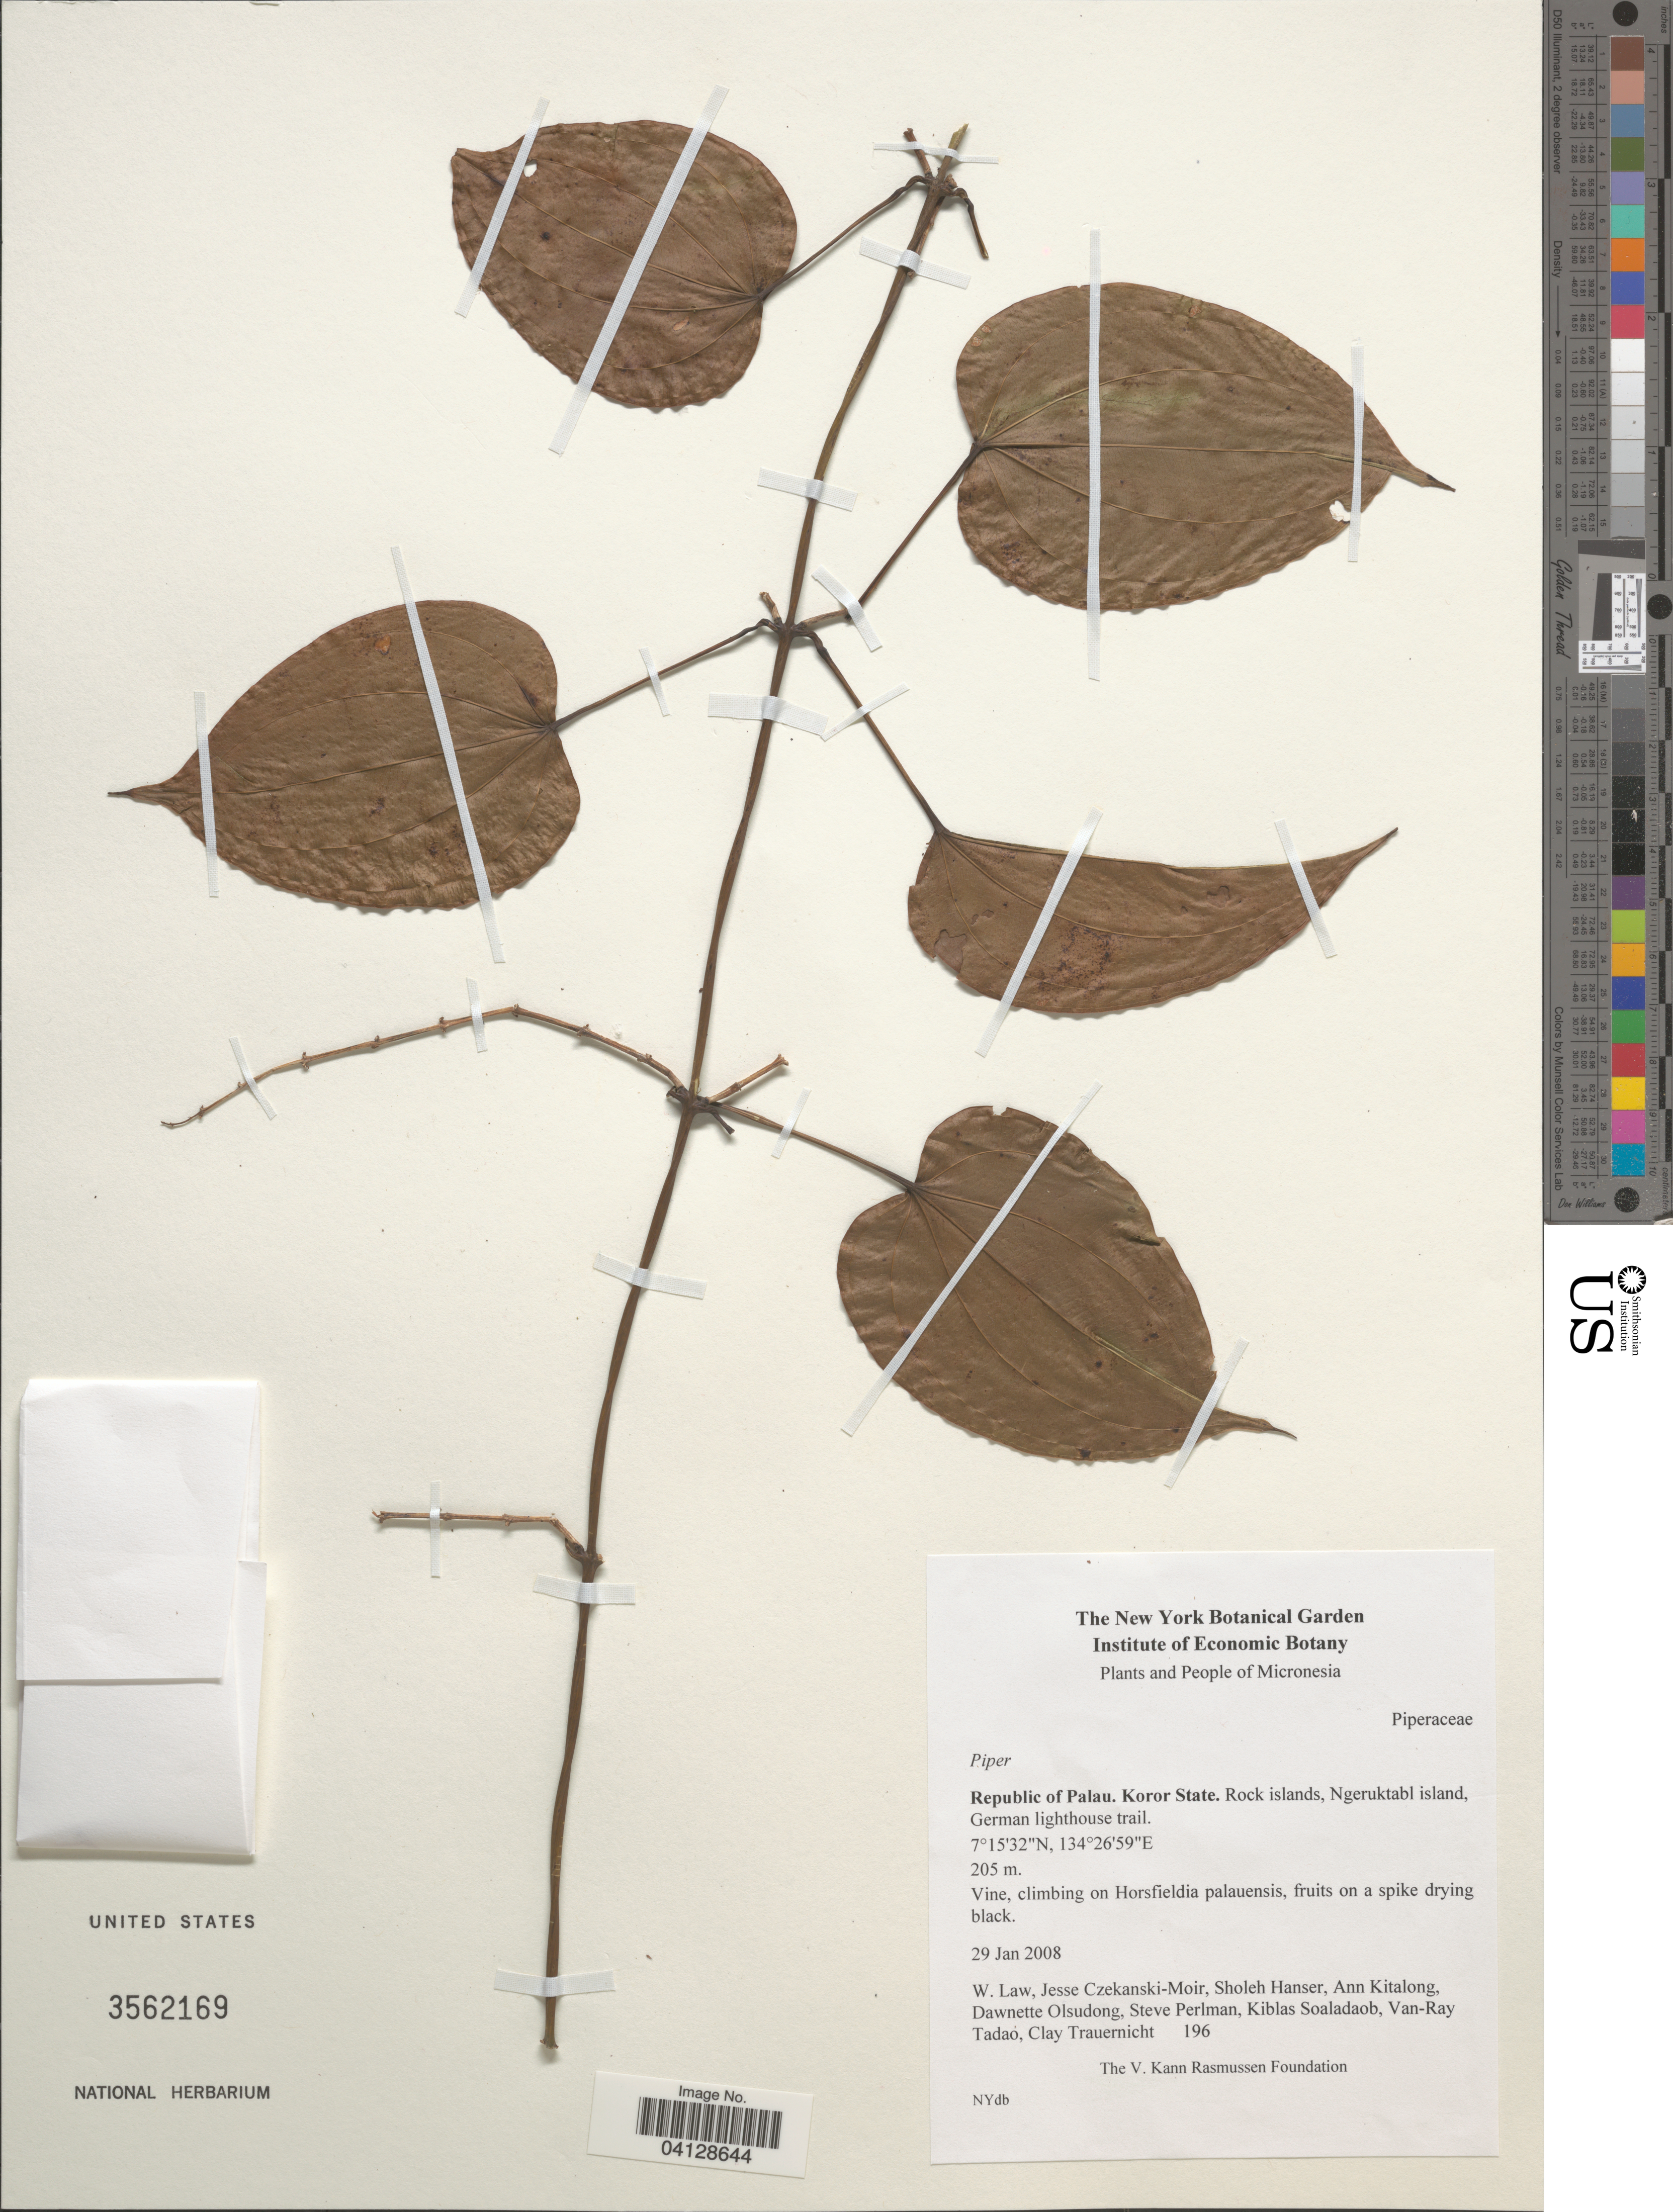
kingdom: Plantae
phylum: Tracheophyta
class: Magnoliopsida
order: Piperales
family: Piperaceae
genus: Piper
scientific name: Piper nigrum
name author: L.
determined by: Crain, B. J., (SERC), Smithsonian Environmental Research Center (UNITED STATES)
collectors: W. Law, J. Czekanski-Moir, S. Hanser, A. Kitalong & et al.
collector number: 196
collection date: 2008-01-29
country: Palau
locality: Micronesia. Republic of Palau. Koror State. Rock islands, Ngeruktabl island, German lighthouse trail.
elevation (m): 205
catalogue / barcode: US 3562169